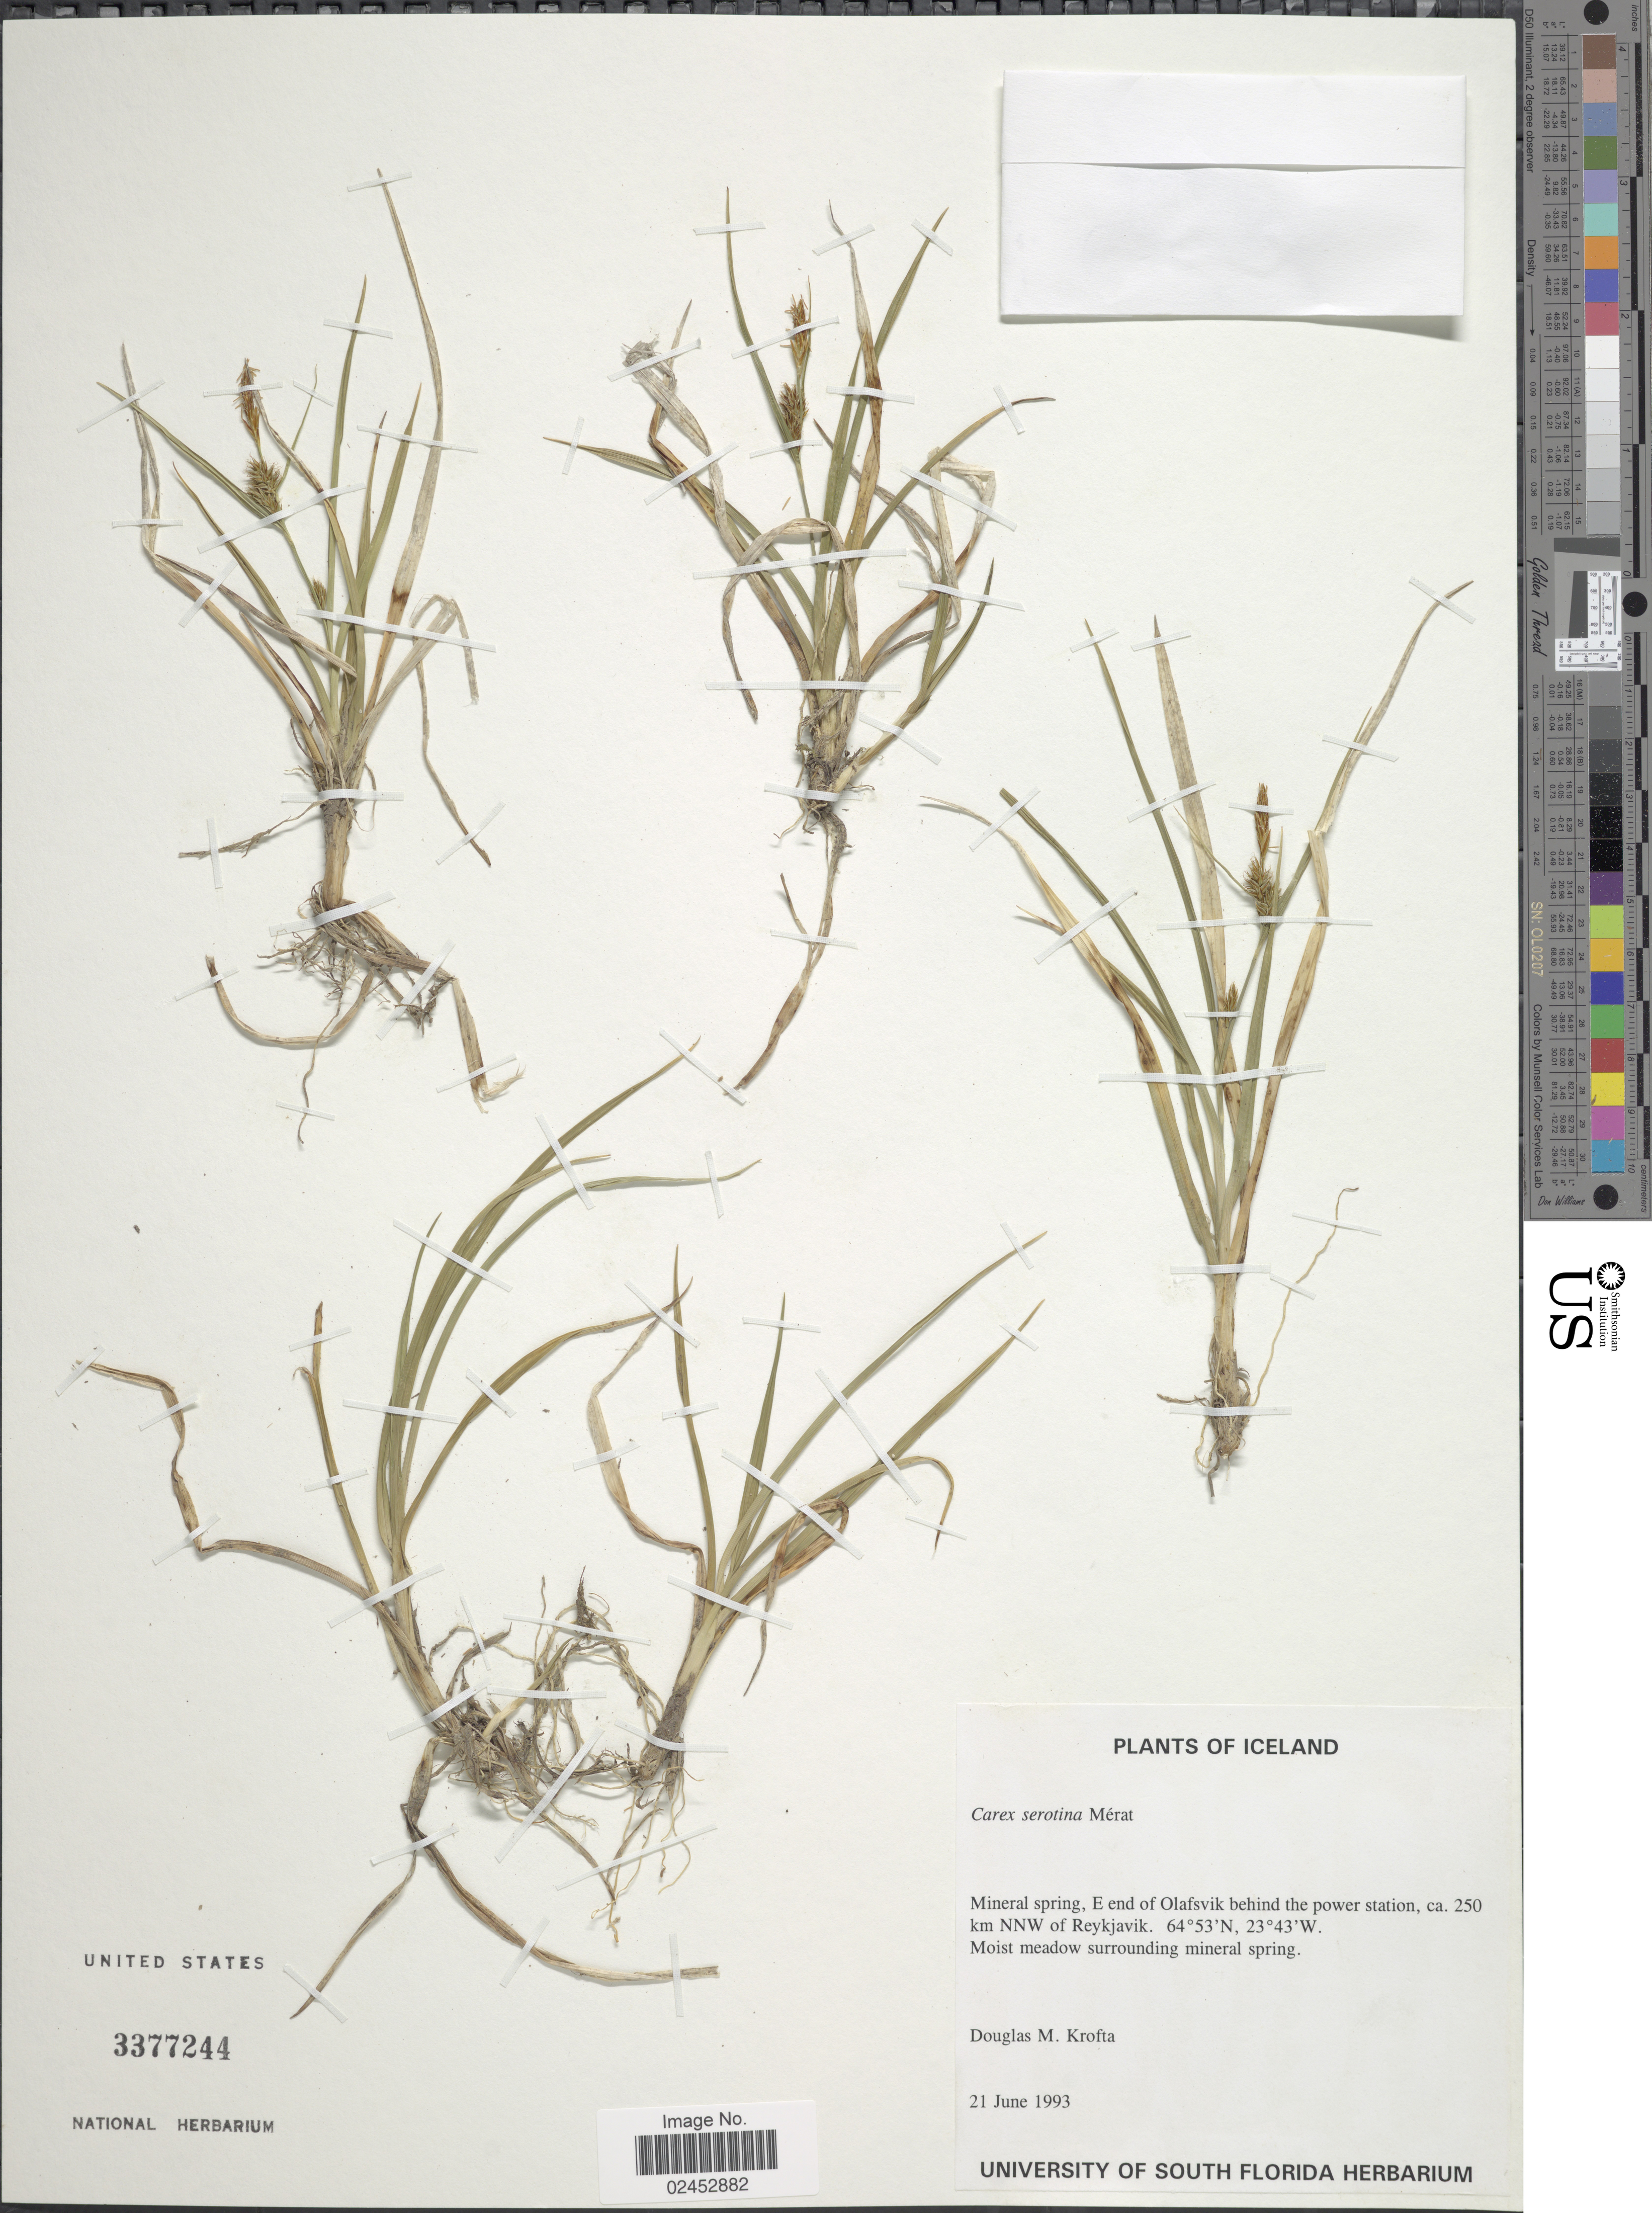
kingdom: Plantae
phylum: Tracheophyta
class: Liliopsida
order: Poales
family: Cyperaceae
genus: Carex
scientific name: Carex oederi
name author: Retz.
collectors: D. Krofta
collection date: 1993-06-21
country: Iceland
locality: Mineral Spring, E end of Olafsvik behind the power station, ca. 250 km NNW of Reykjavik, moist meadow surrounding mineral sprin.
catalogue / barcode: US 3377244